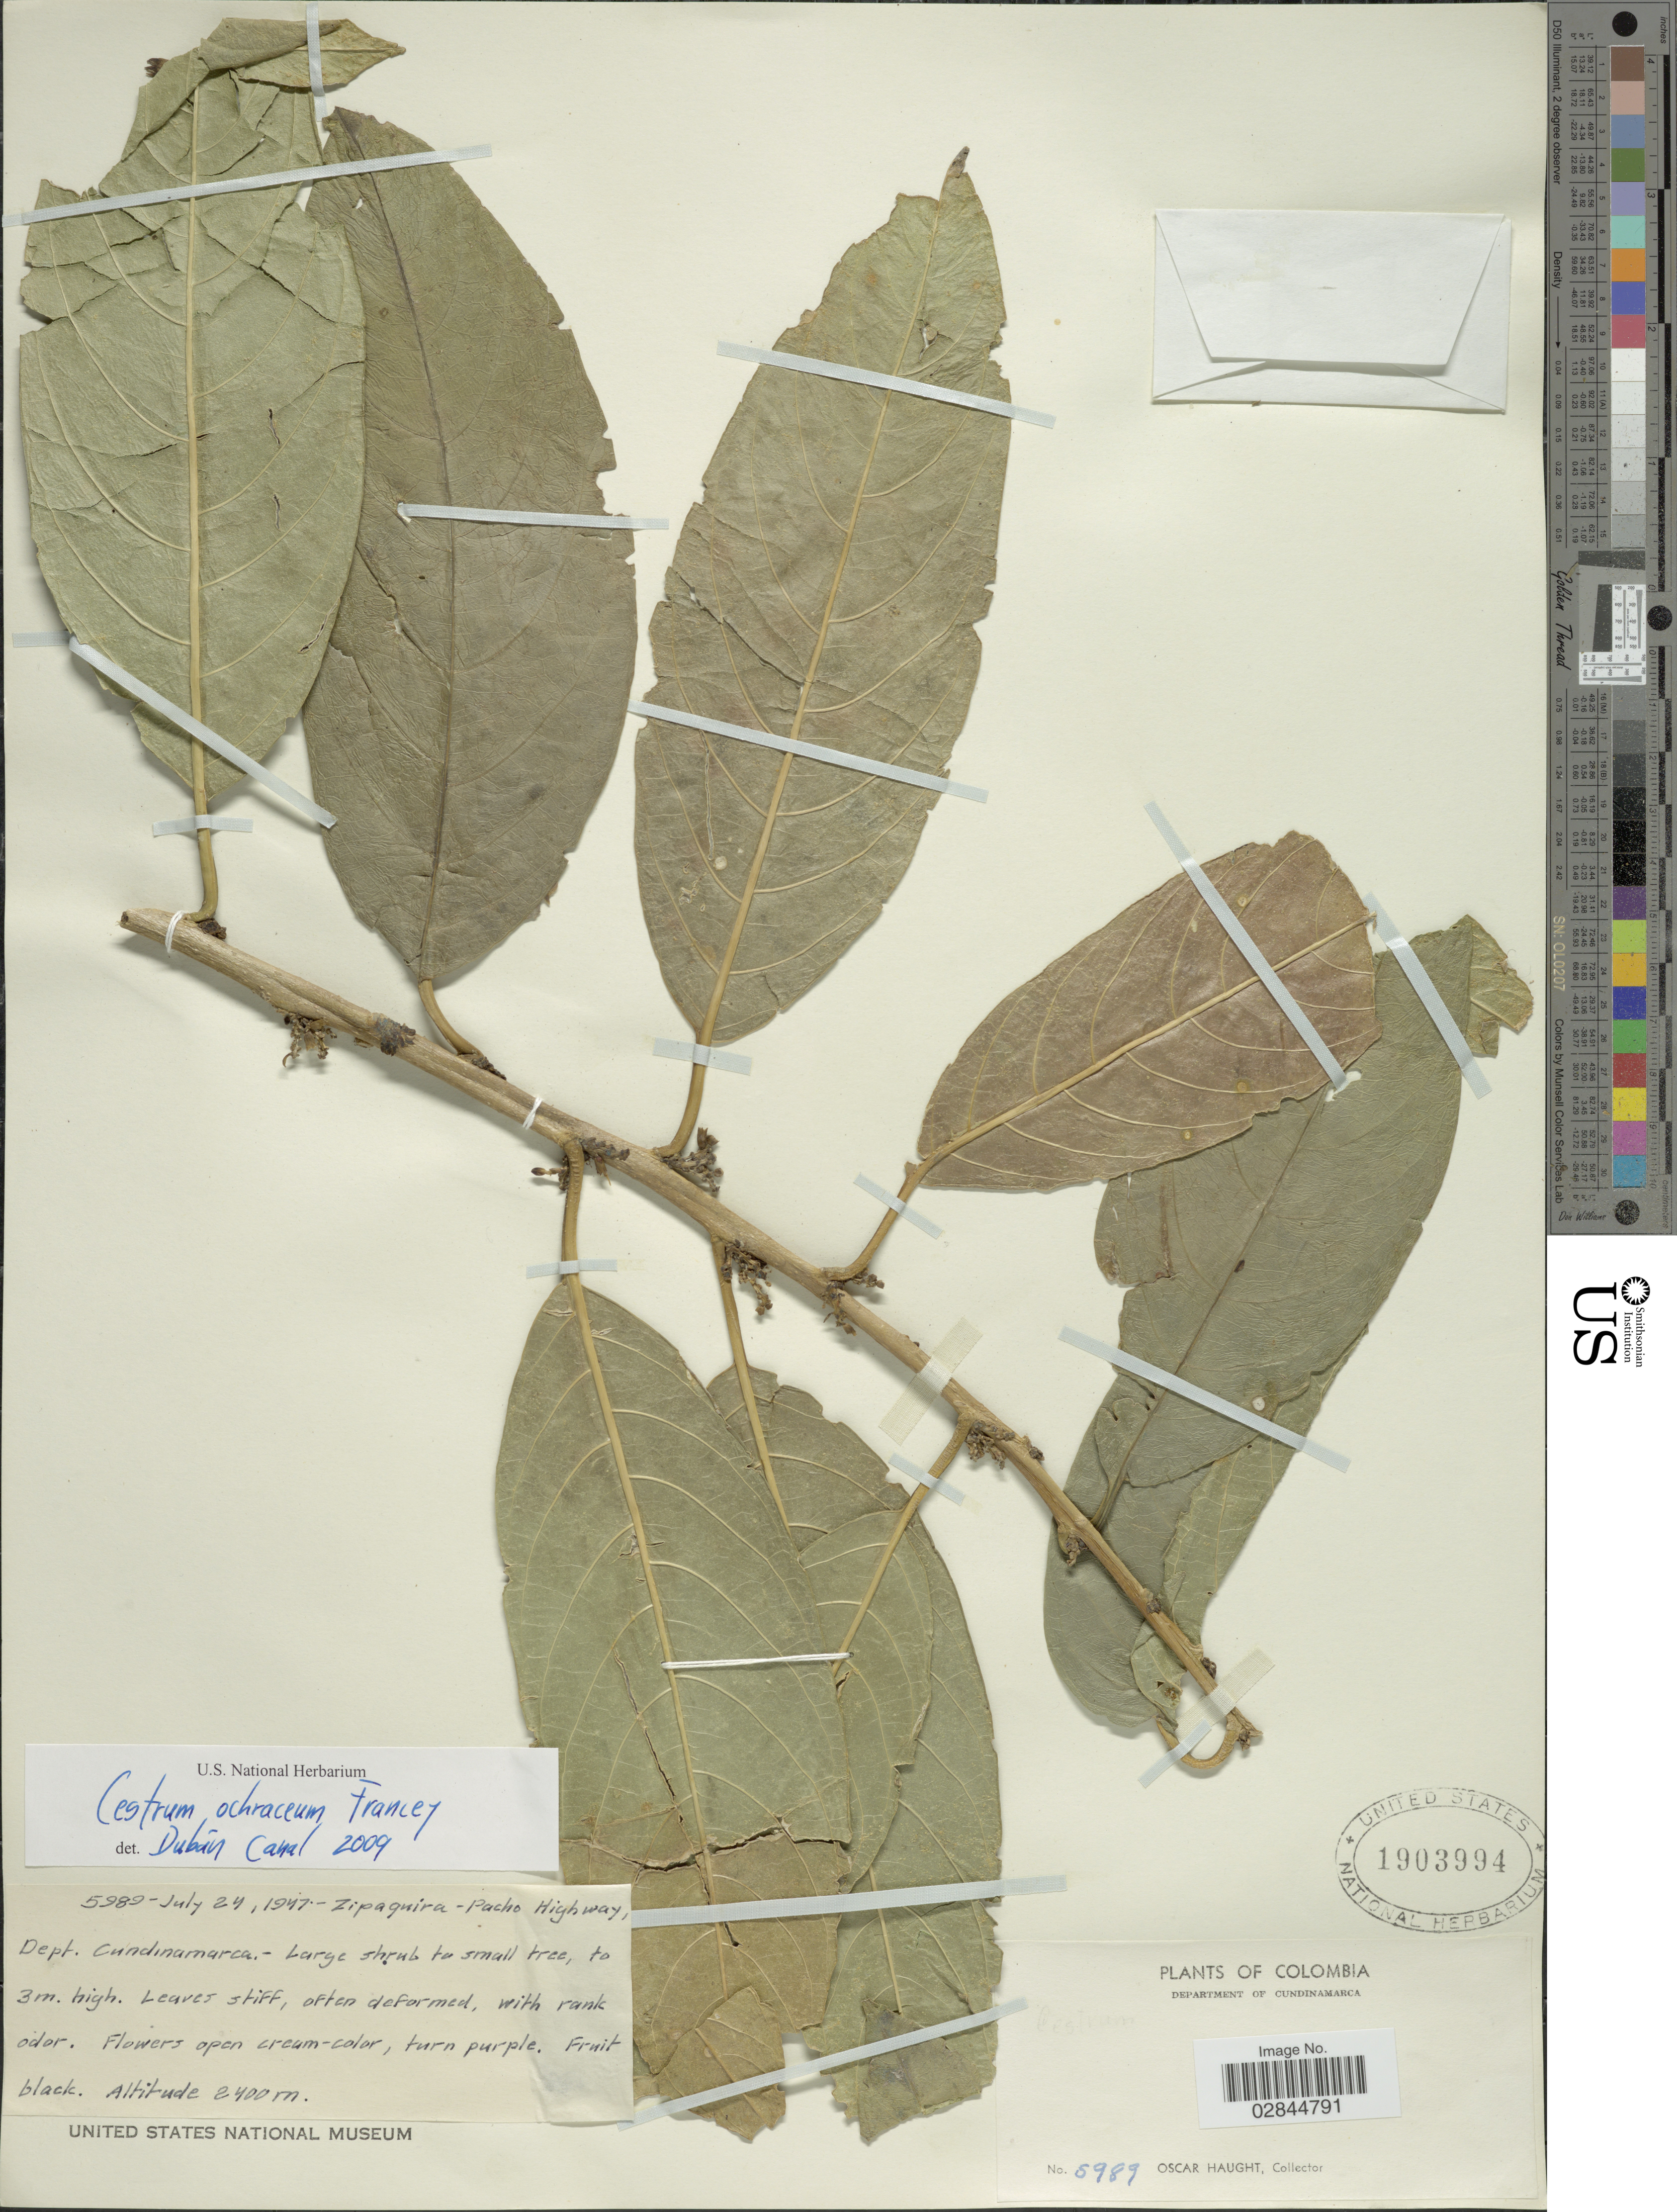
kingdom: Plantae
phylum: Tracheophyta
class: Magnoliopsida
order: Solanales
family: Solanaceae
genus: Cestrum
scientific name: Cestrum ochraceum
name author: Francey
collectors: O. Haught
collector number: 5989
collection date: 1947-07-24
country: Colombia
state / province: Cundinamarca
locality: Zipaguira- Pacho Highway, Dept. Cundinamarca.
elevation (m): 2400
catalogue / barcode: US 1903994